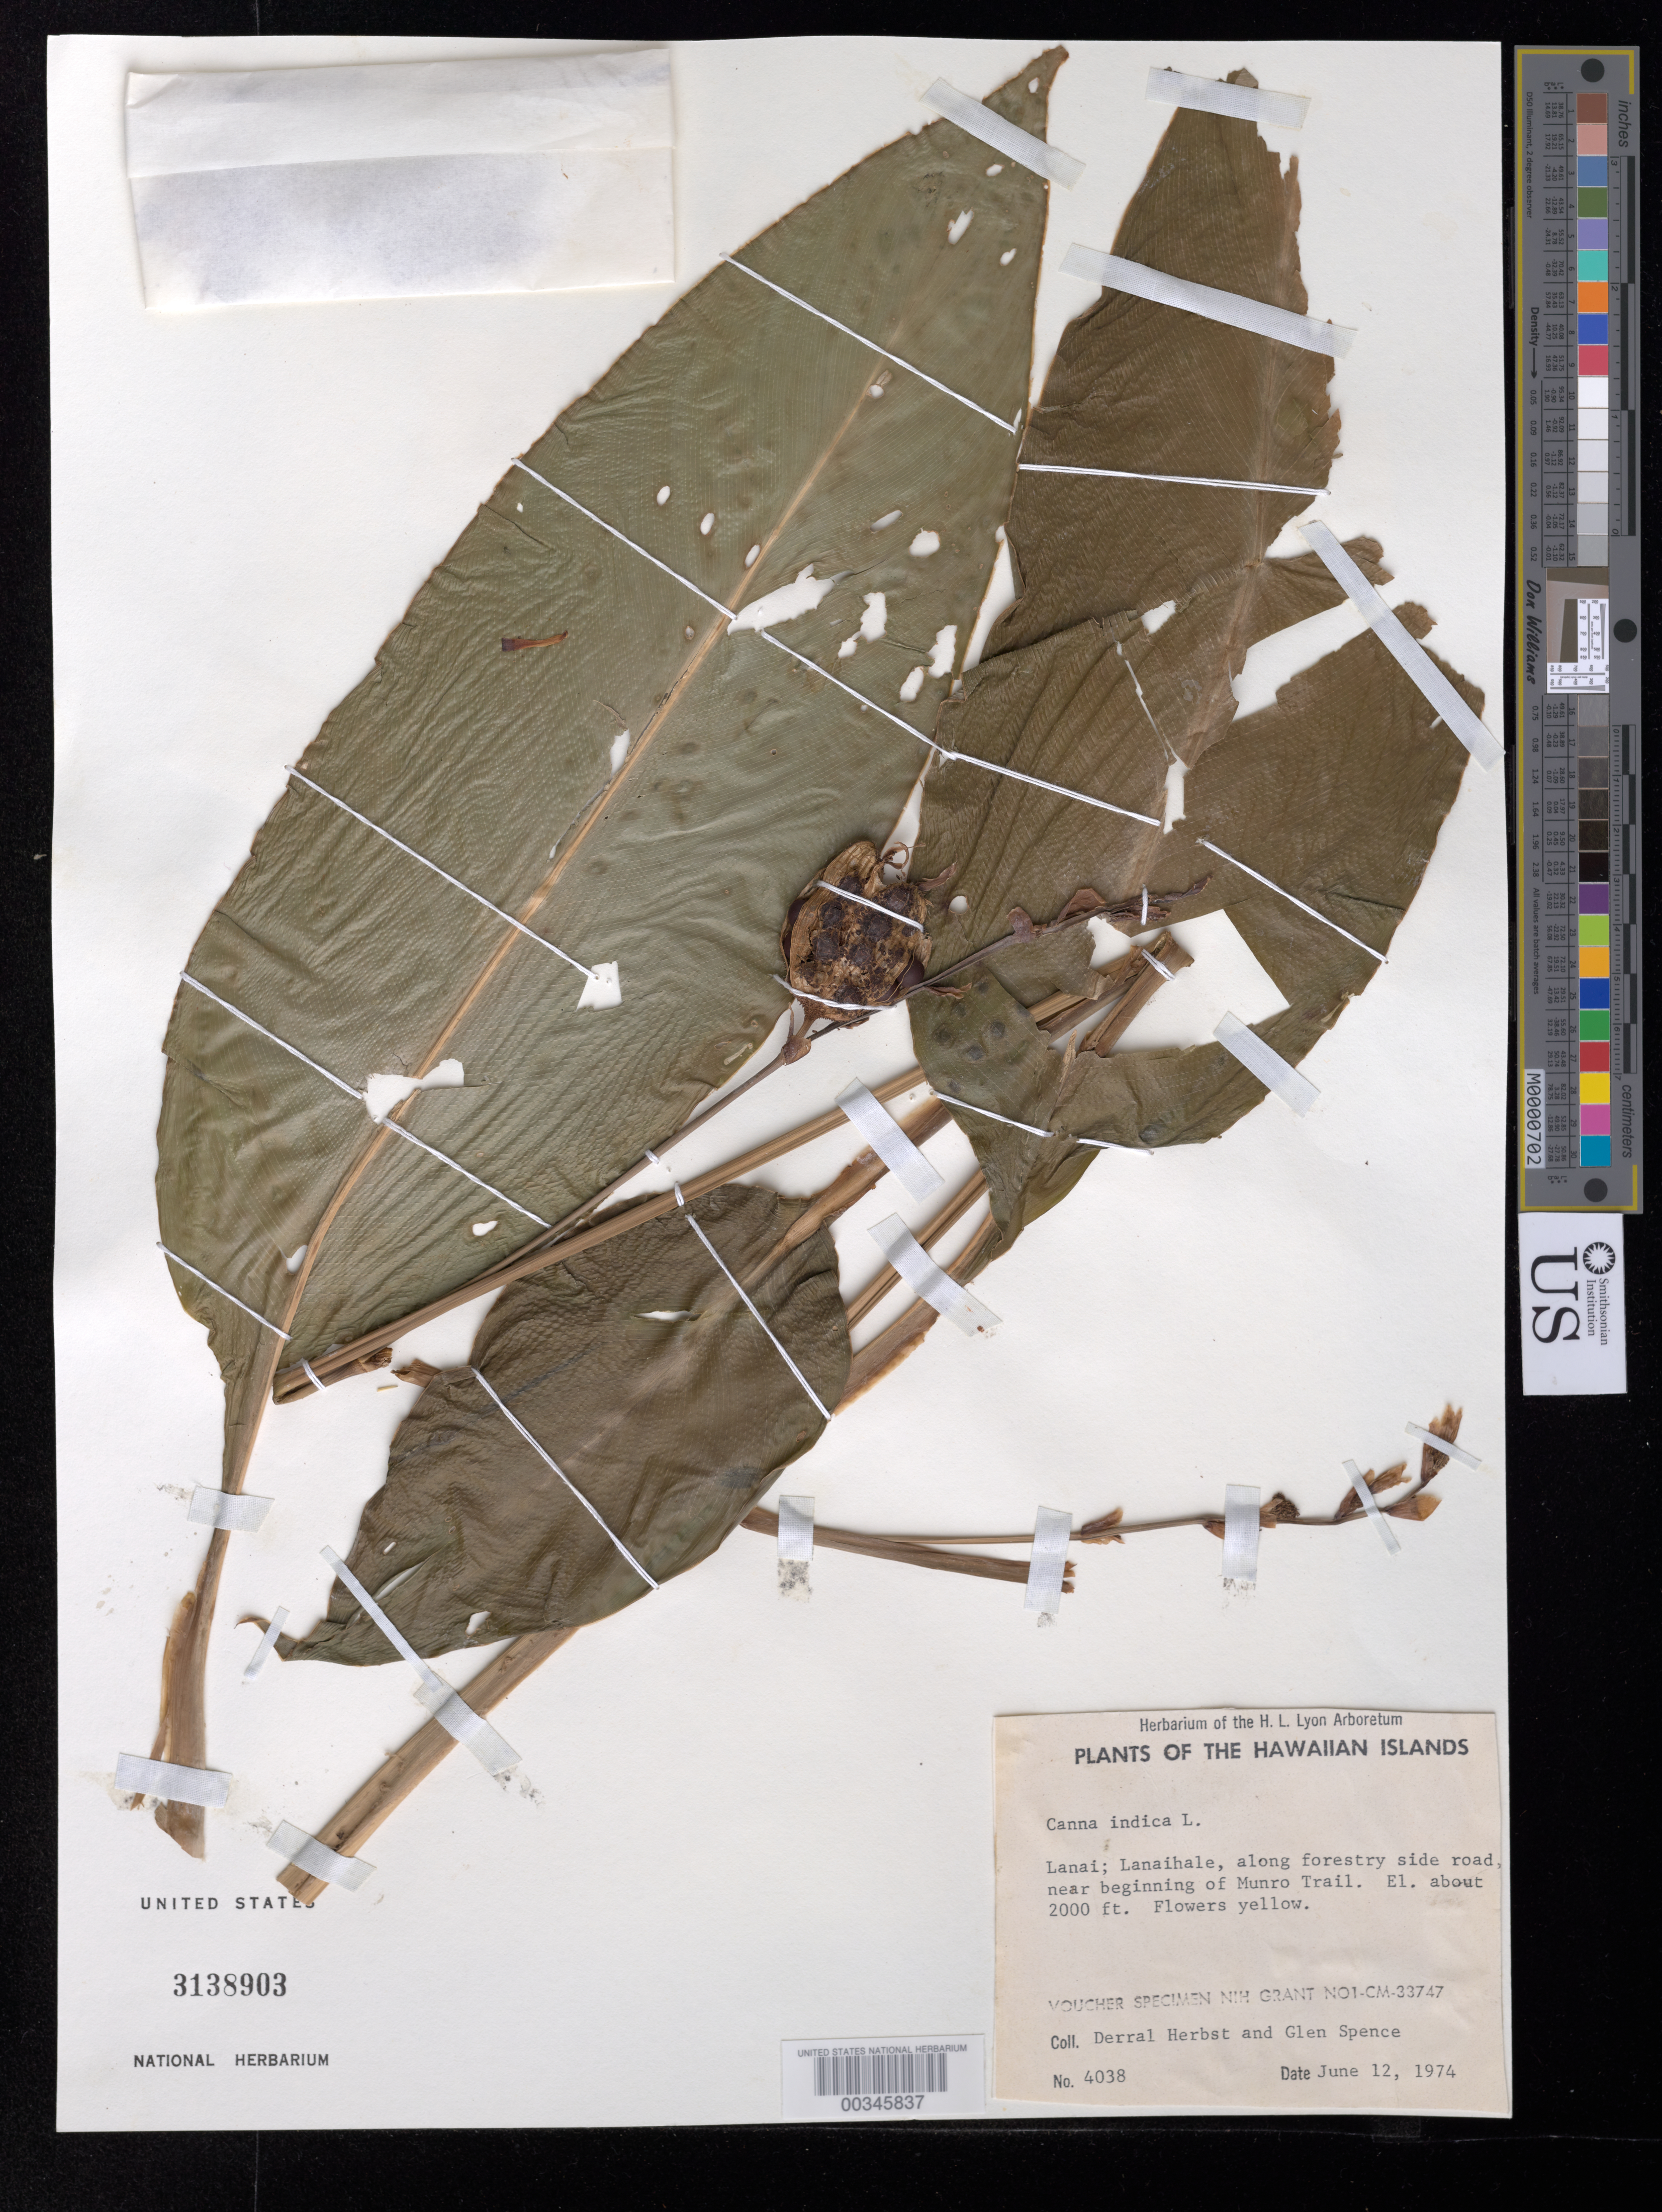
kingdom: Plantae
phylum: Tracheophyta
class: Liliopsida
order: Zingiberales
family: Cannaceae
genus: Canna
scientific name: Canna indica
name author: L.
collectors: D. R. Herbst & G. Spence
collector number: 4038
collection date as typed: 12 Jun 1974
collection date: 1974-06-12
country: United States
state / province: Hawaii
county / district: Maui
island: Lana'i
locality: Lanai; Lanaihale, along forestry side road, near beginning of Munro Trail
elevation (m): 610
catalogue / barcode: US 3138903